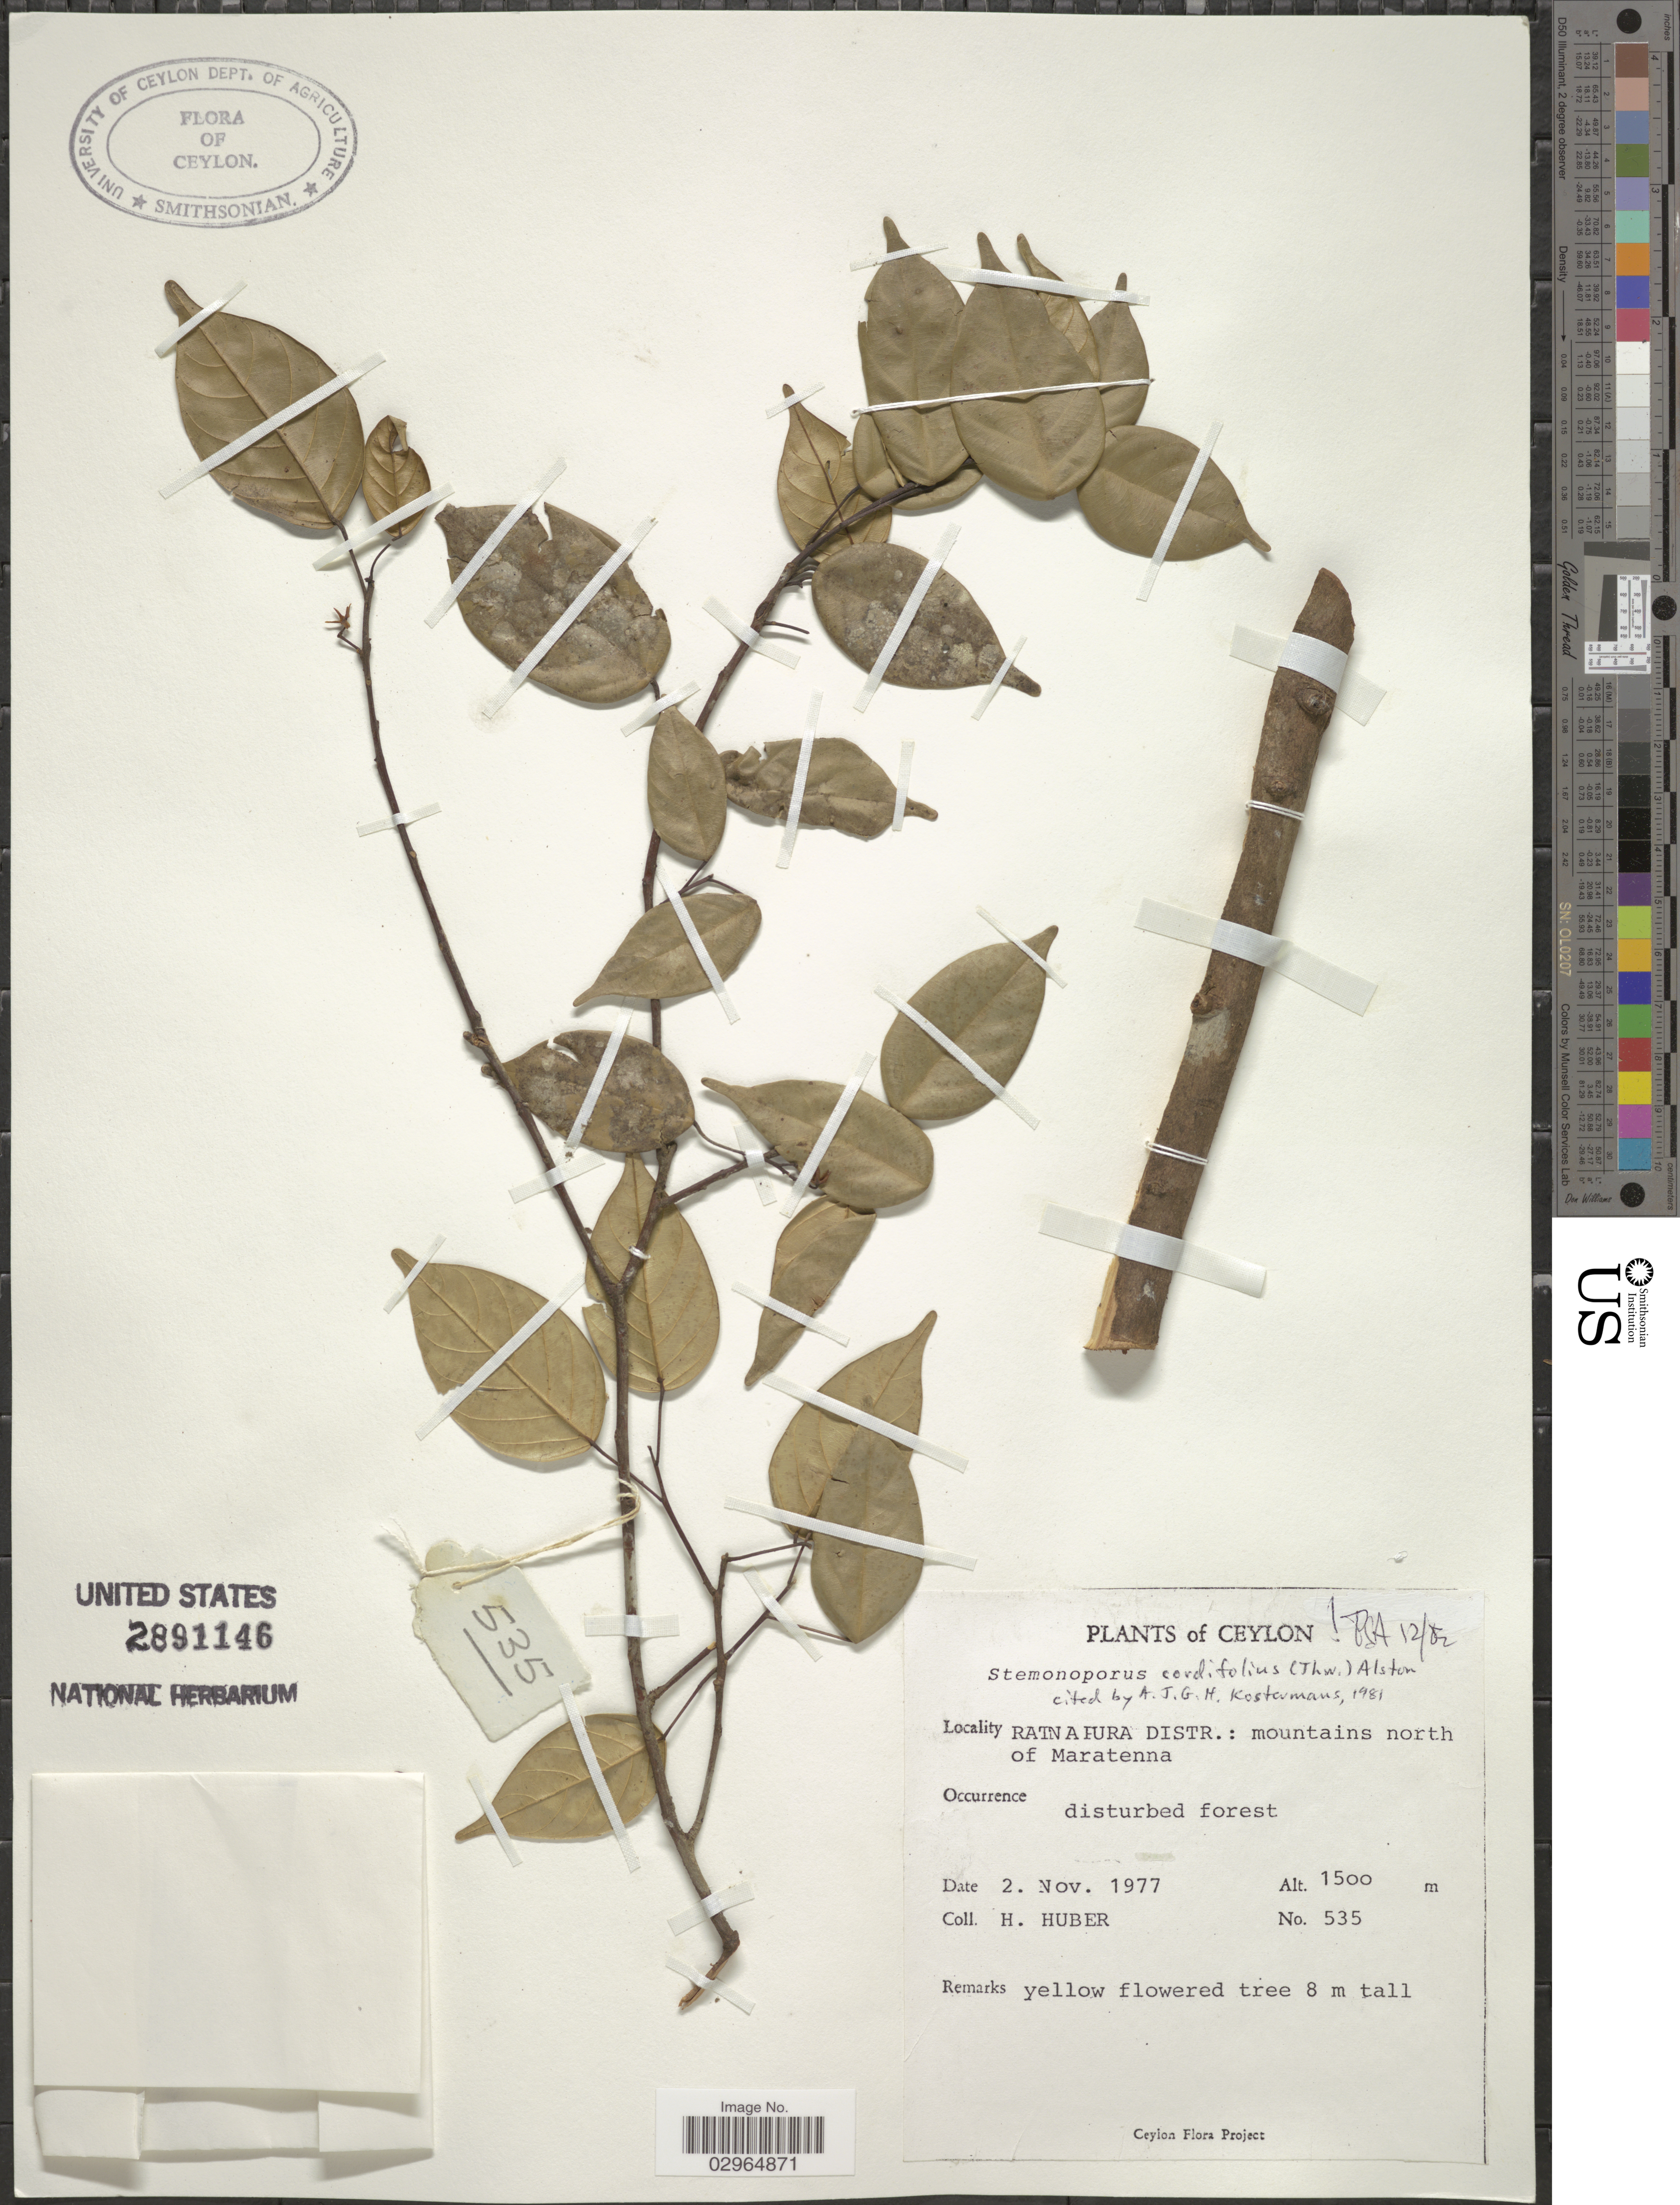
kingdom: Plantae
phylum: Tracheophyta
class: Magnoliopsida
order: Malvales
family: Dipterocarpaceae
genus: Stemonoporus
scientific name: Stemonoporus cordifolius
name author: (Thwaites) Alston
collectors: H. Huber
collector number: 535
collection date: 1977-11-02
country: Sri Lanka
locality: Ceylon. Ratnapura Distr.: mountains north of Maratenna.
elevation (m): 1500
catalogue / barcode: US 2891146